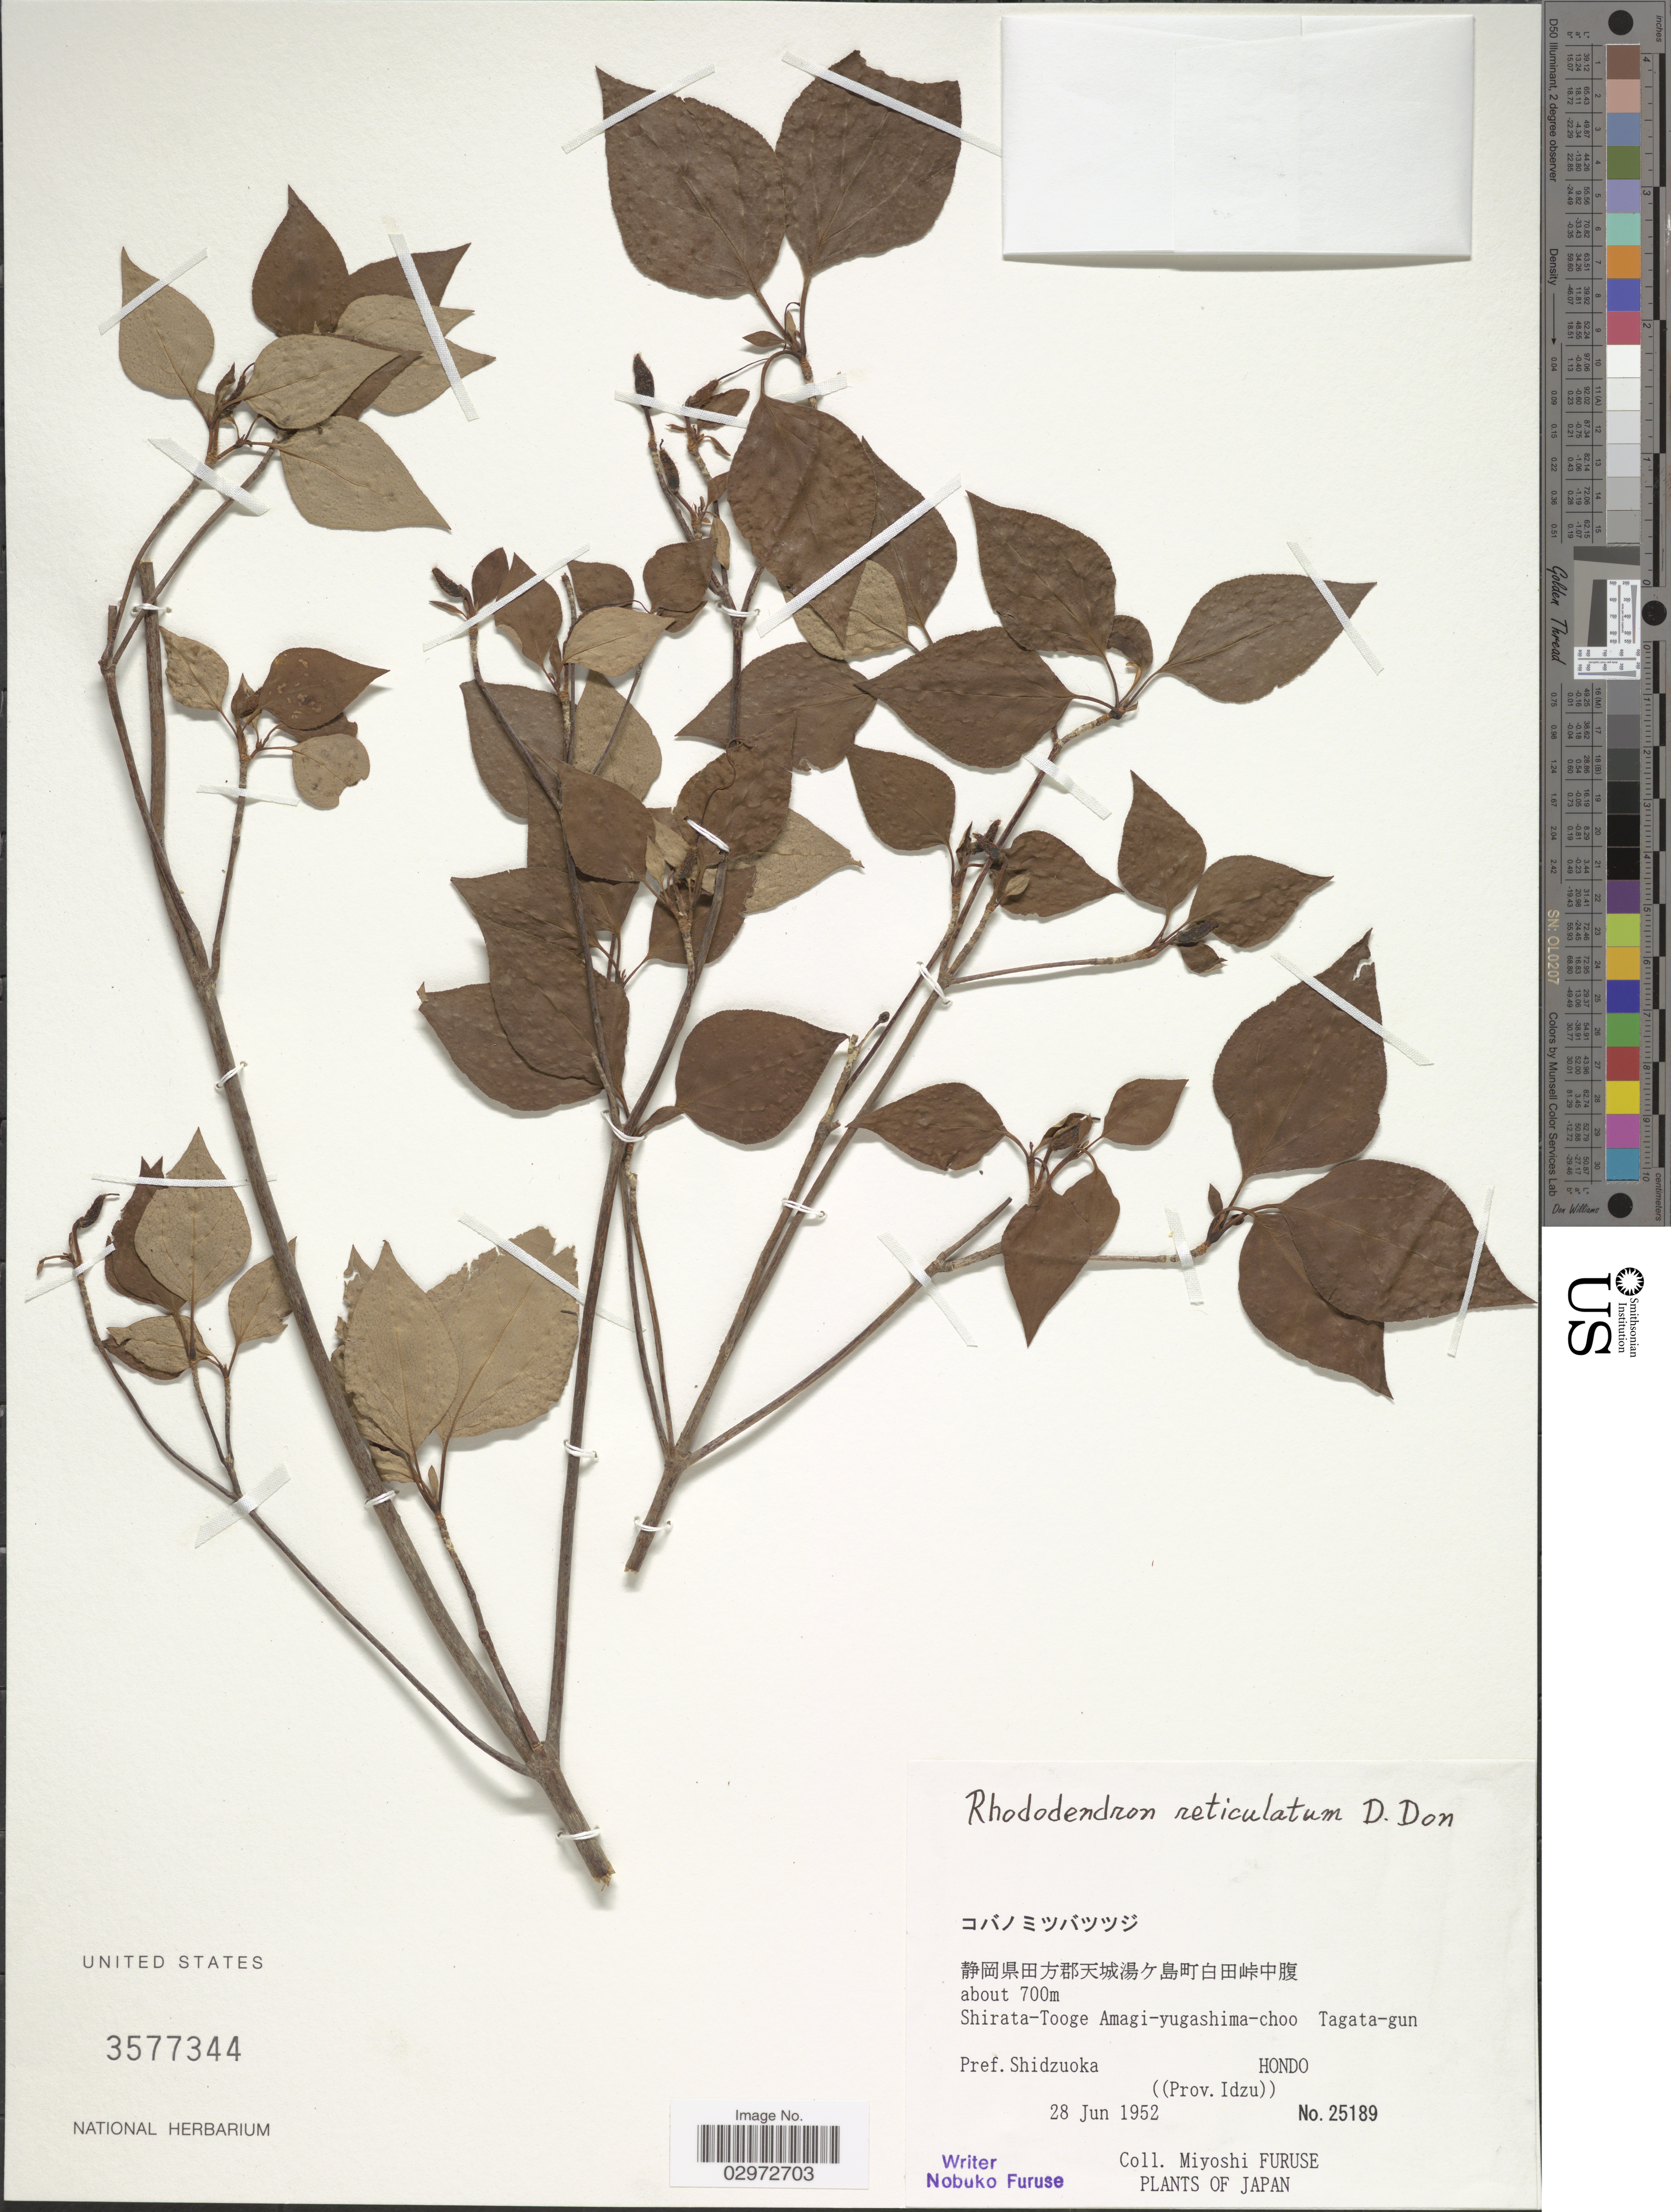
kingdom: Plantae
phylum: Tracheophyta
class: Magnoliopsida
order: Ericales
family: Ericaceae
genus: Rhododendron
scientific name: Rhododendron reticulatum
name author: D. Don ex G. Don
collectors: M. Furuse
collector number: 25189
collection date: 1952-06-28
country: Japan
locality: Shirata-Tooge, Amagi-yugashima-choo, Tagata-gun. Pref. Shidzuoka, Hondo. (Prov. Idzu).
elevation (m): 700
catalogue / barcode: US 3577344